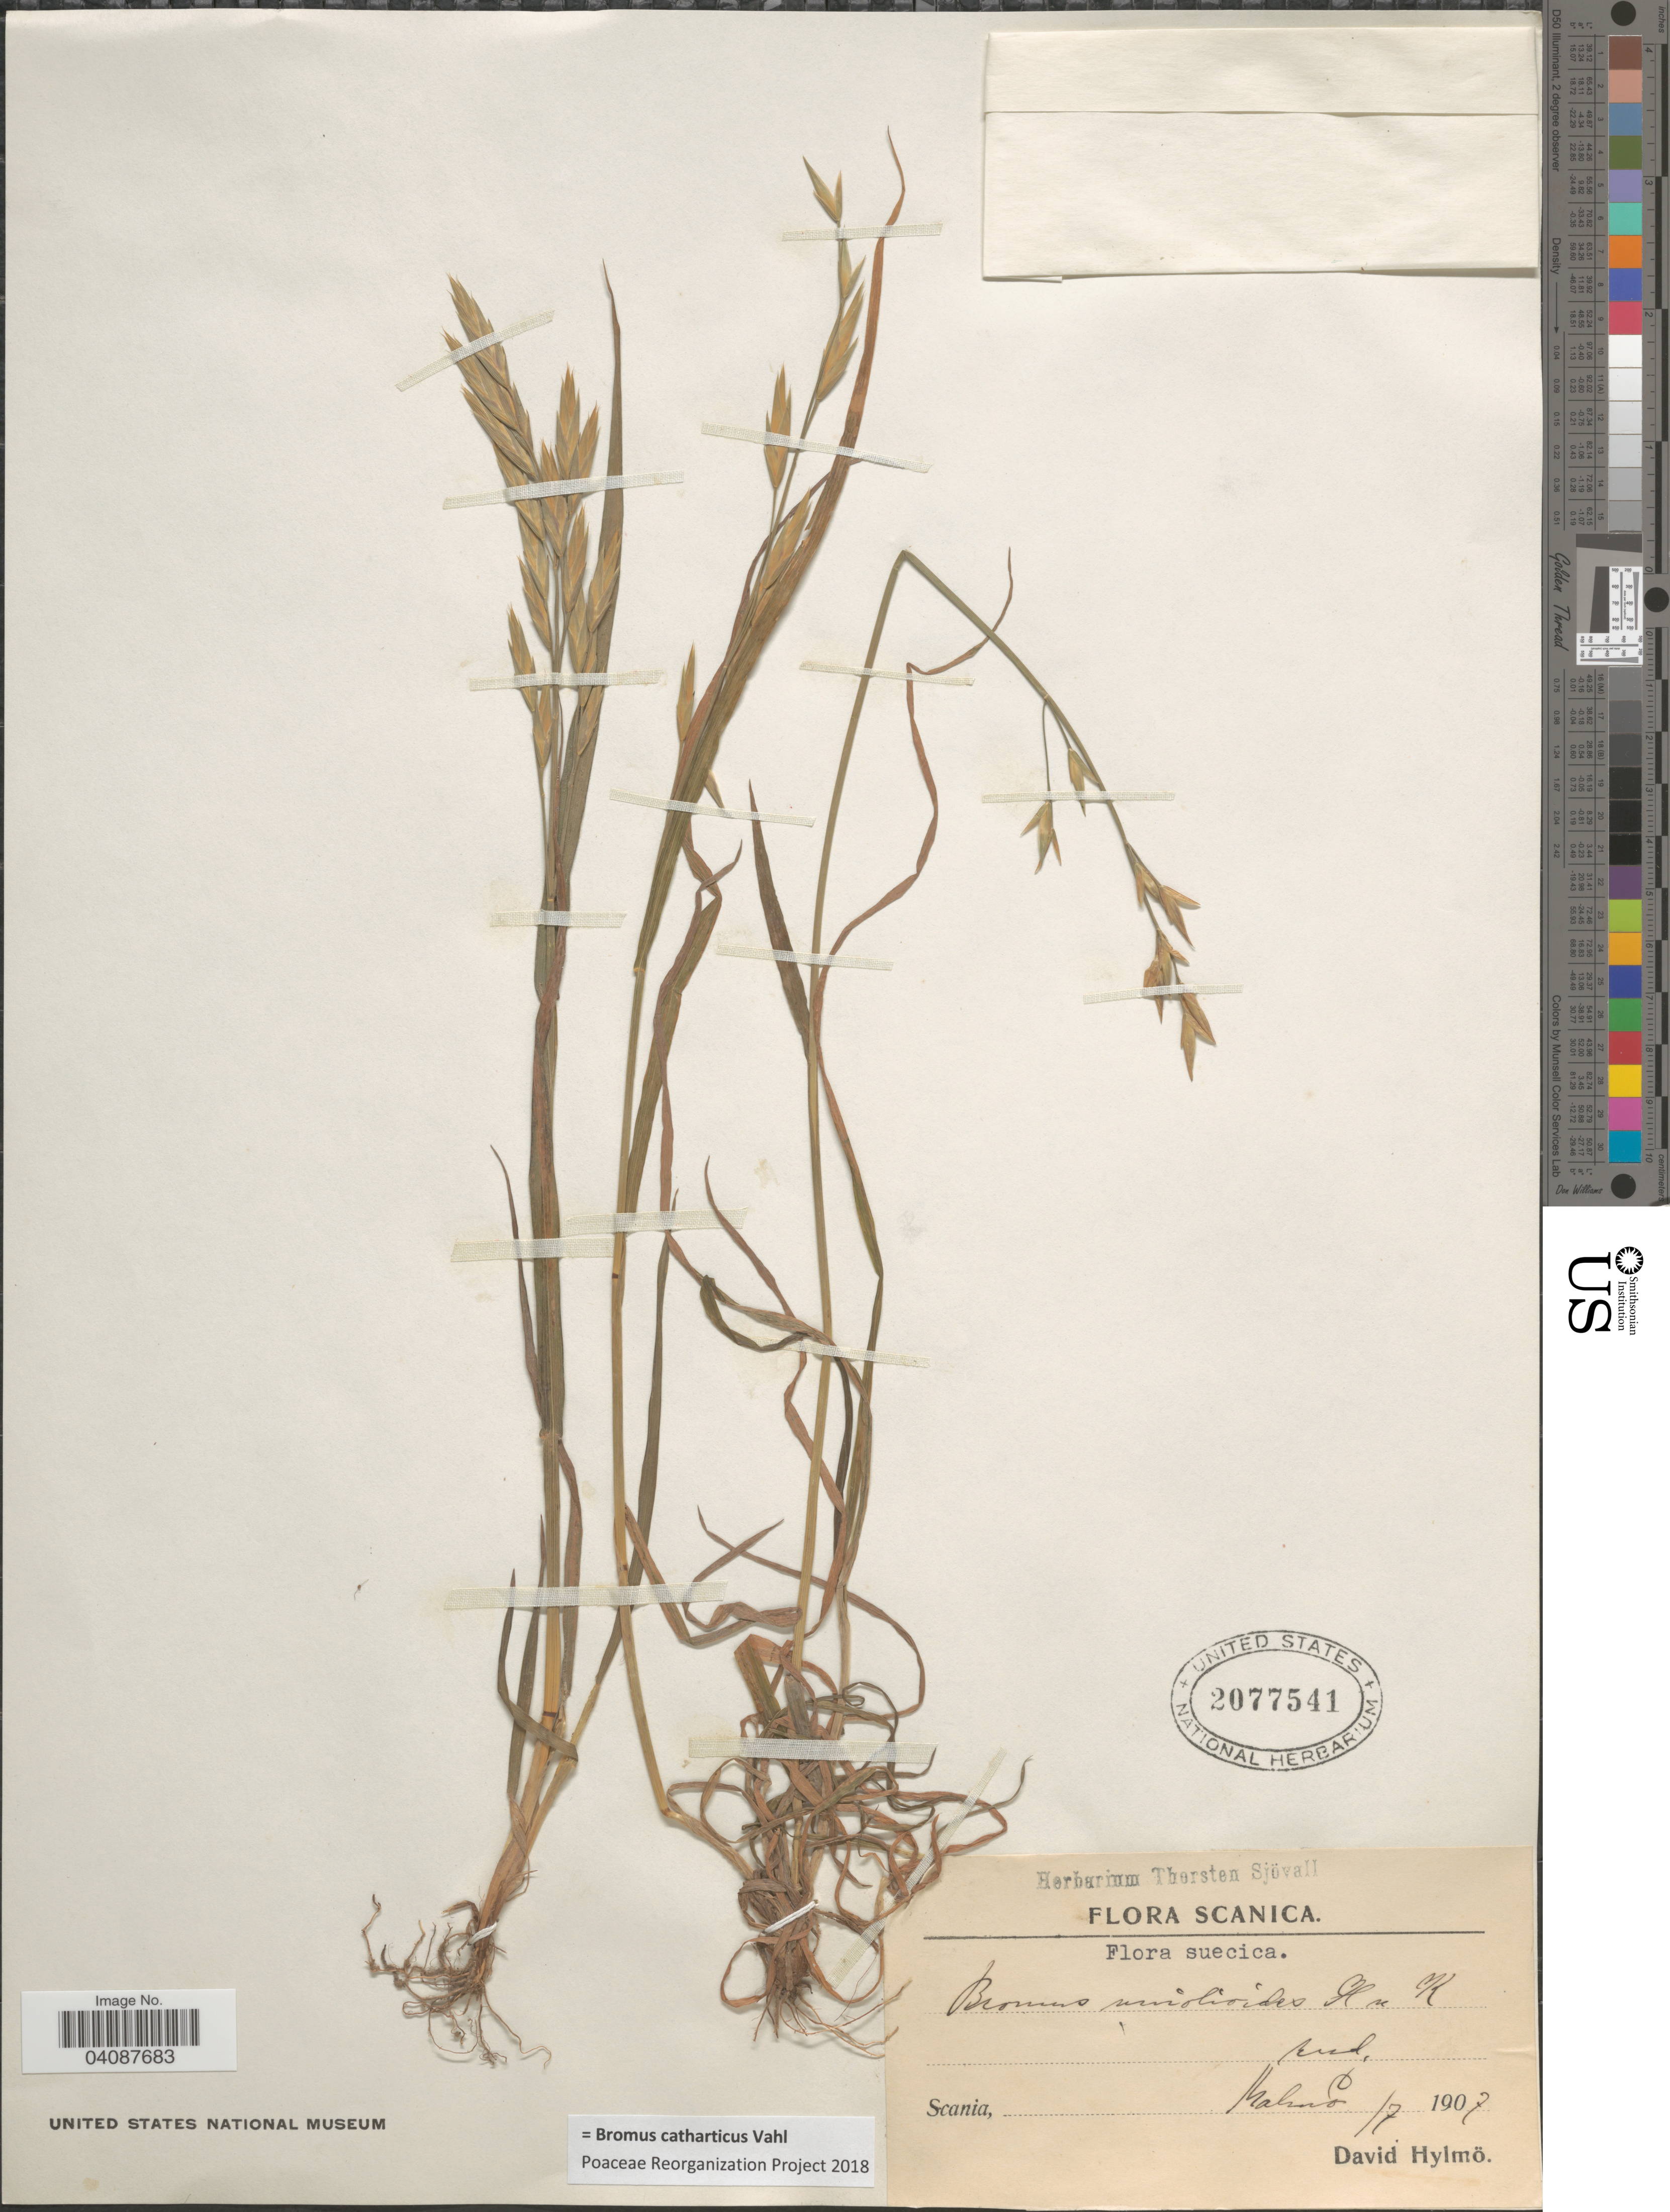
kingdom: Plantae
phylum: Tracheophyta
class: Liliopsida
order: Poales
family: Poaceae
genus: Bromus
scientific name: Bromus catharticus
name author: Vahl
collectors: D. Hylmo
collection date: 1907-07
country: Sweden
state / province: Skåne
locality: Scanica. Suecica. Scania, Malmõ.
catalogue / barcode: US 2077541